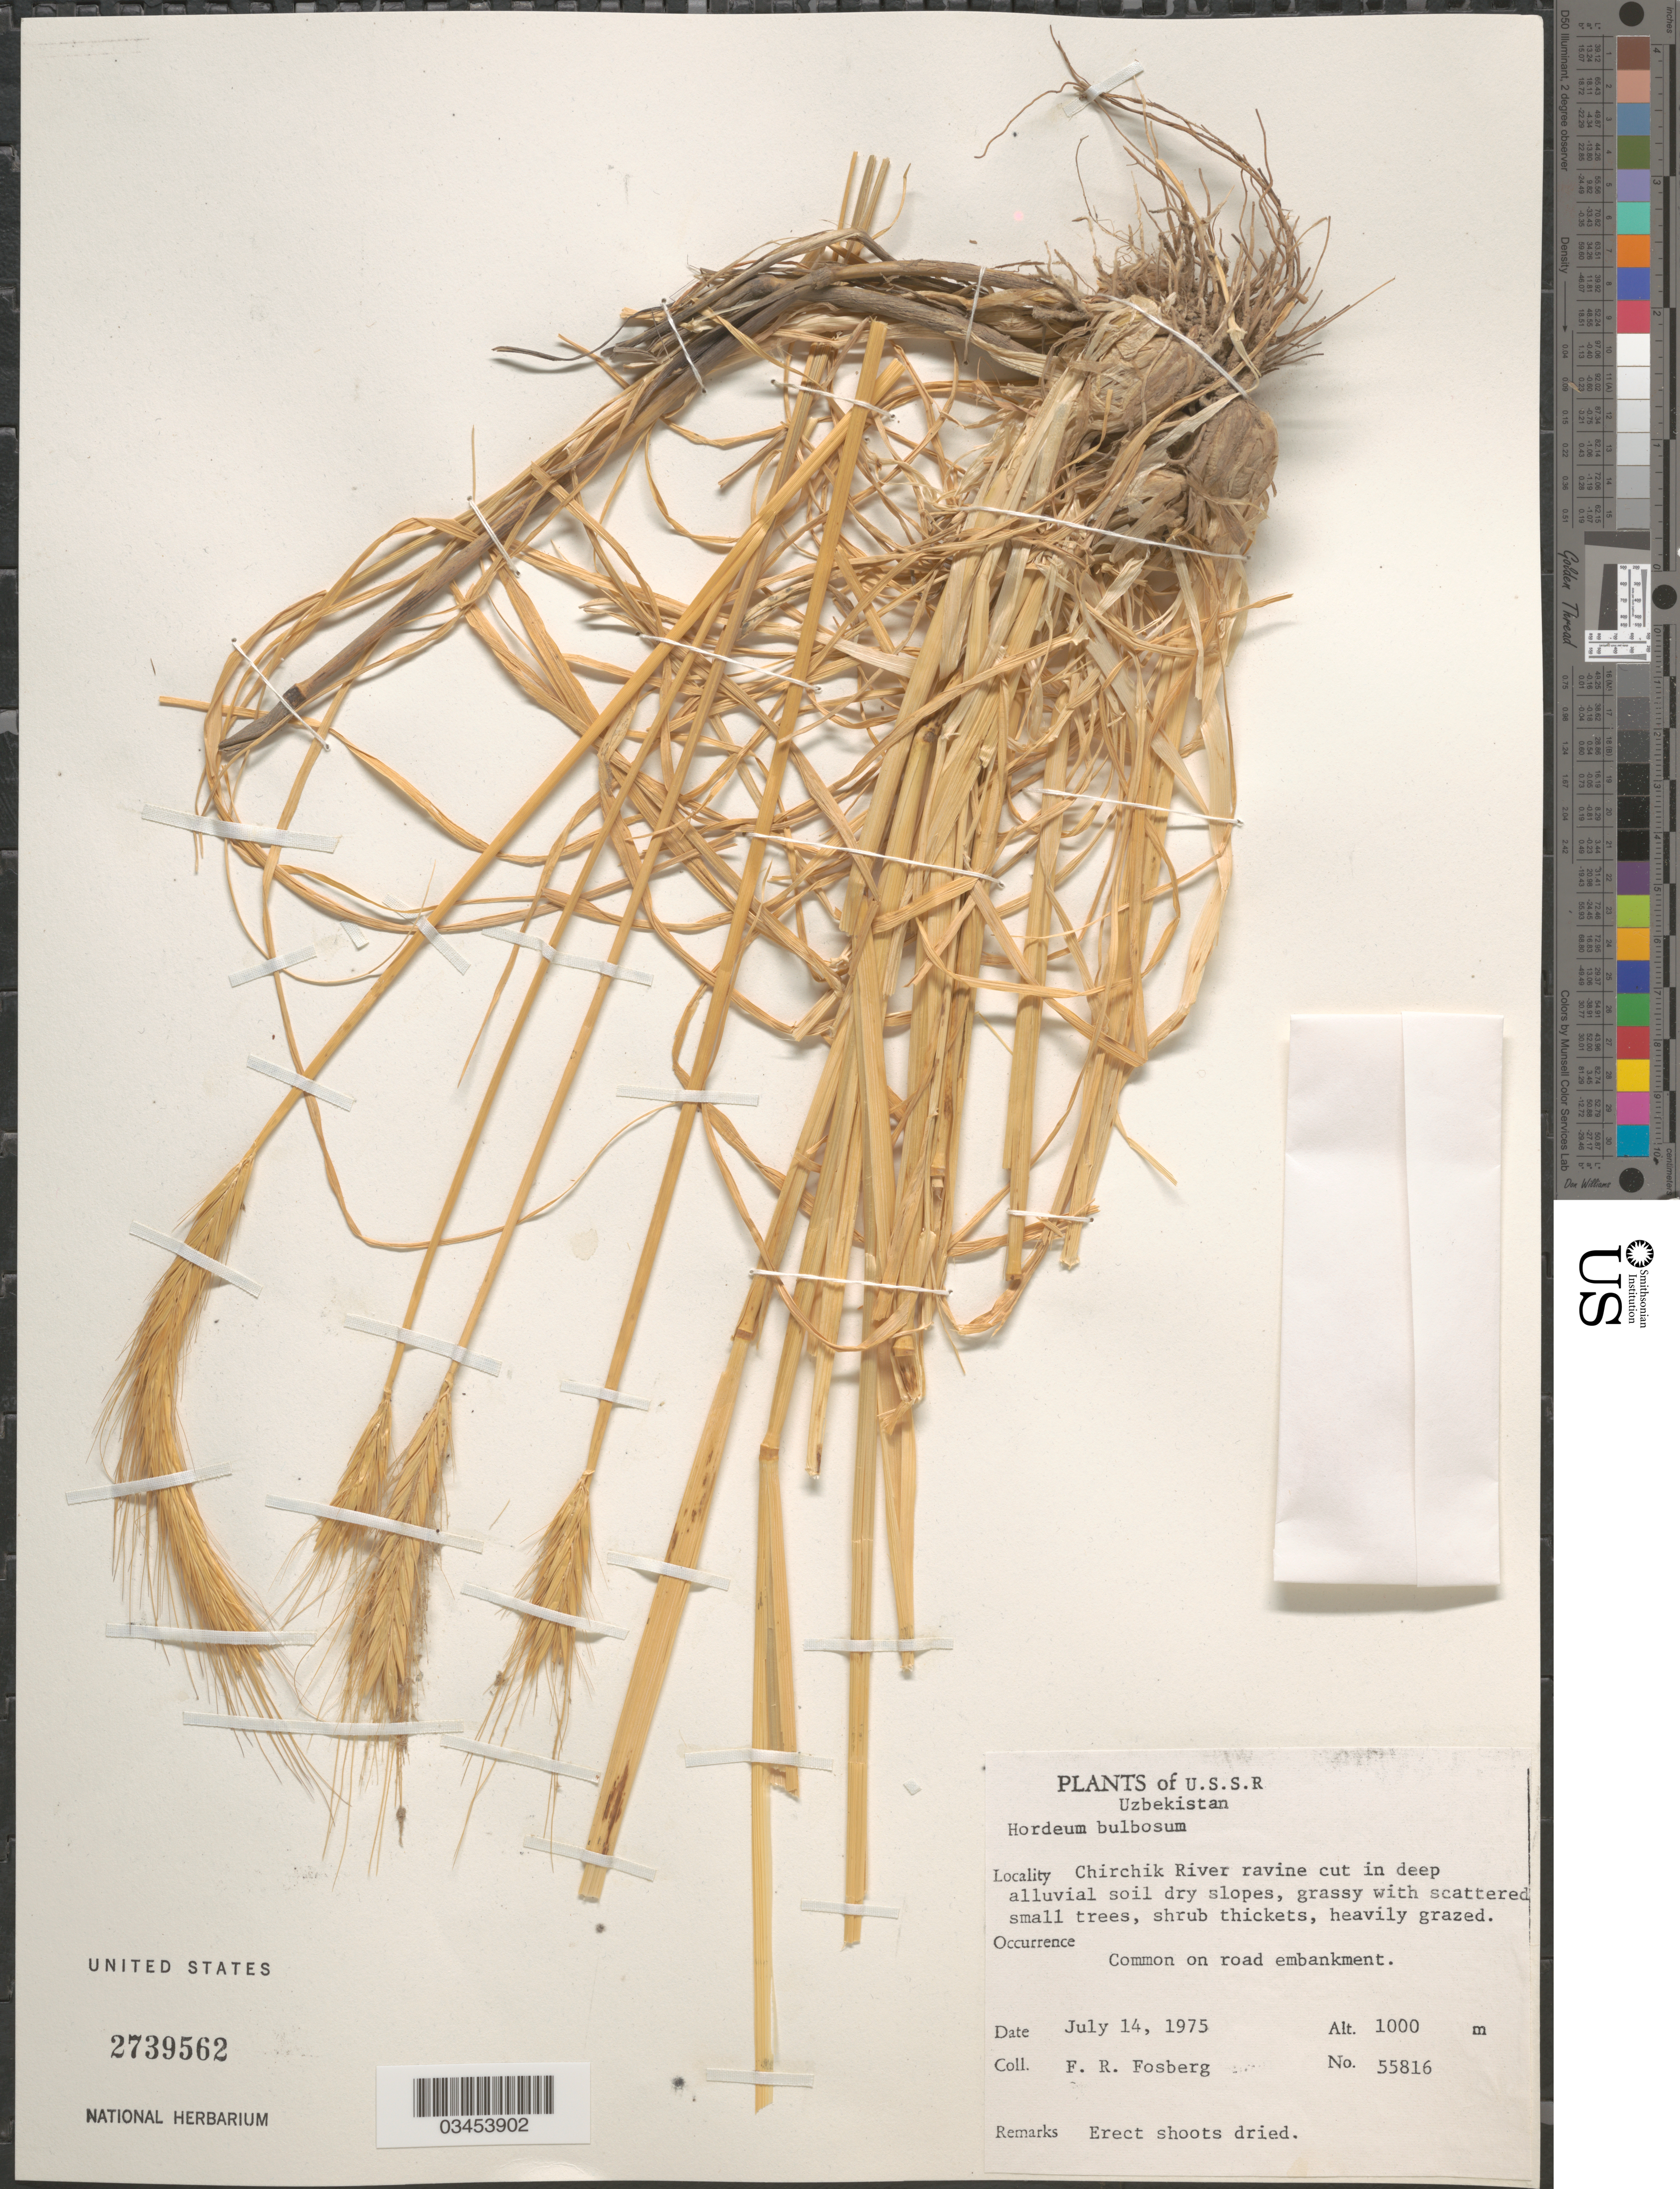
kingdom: Plantae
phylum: Tracheophyta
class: Liliopsida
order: Poales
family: Poaceae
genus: Hordeum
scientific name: Hordeum bulbosum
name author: L.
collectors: F. R. Fosberg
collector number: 55816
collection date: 1975-07-14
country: Uzbekistan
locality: U.S.S.R. Chirchik River ravine cut in deep alluvial soil dry slopes.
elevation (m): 1000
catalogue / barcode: US 2739562